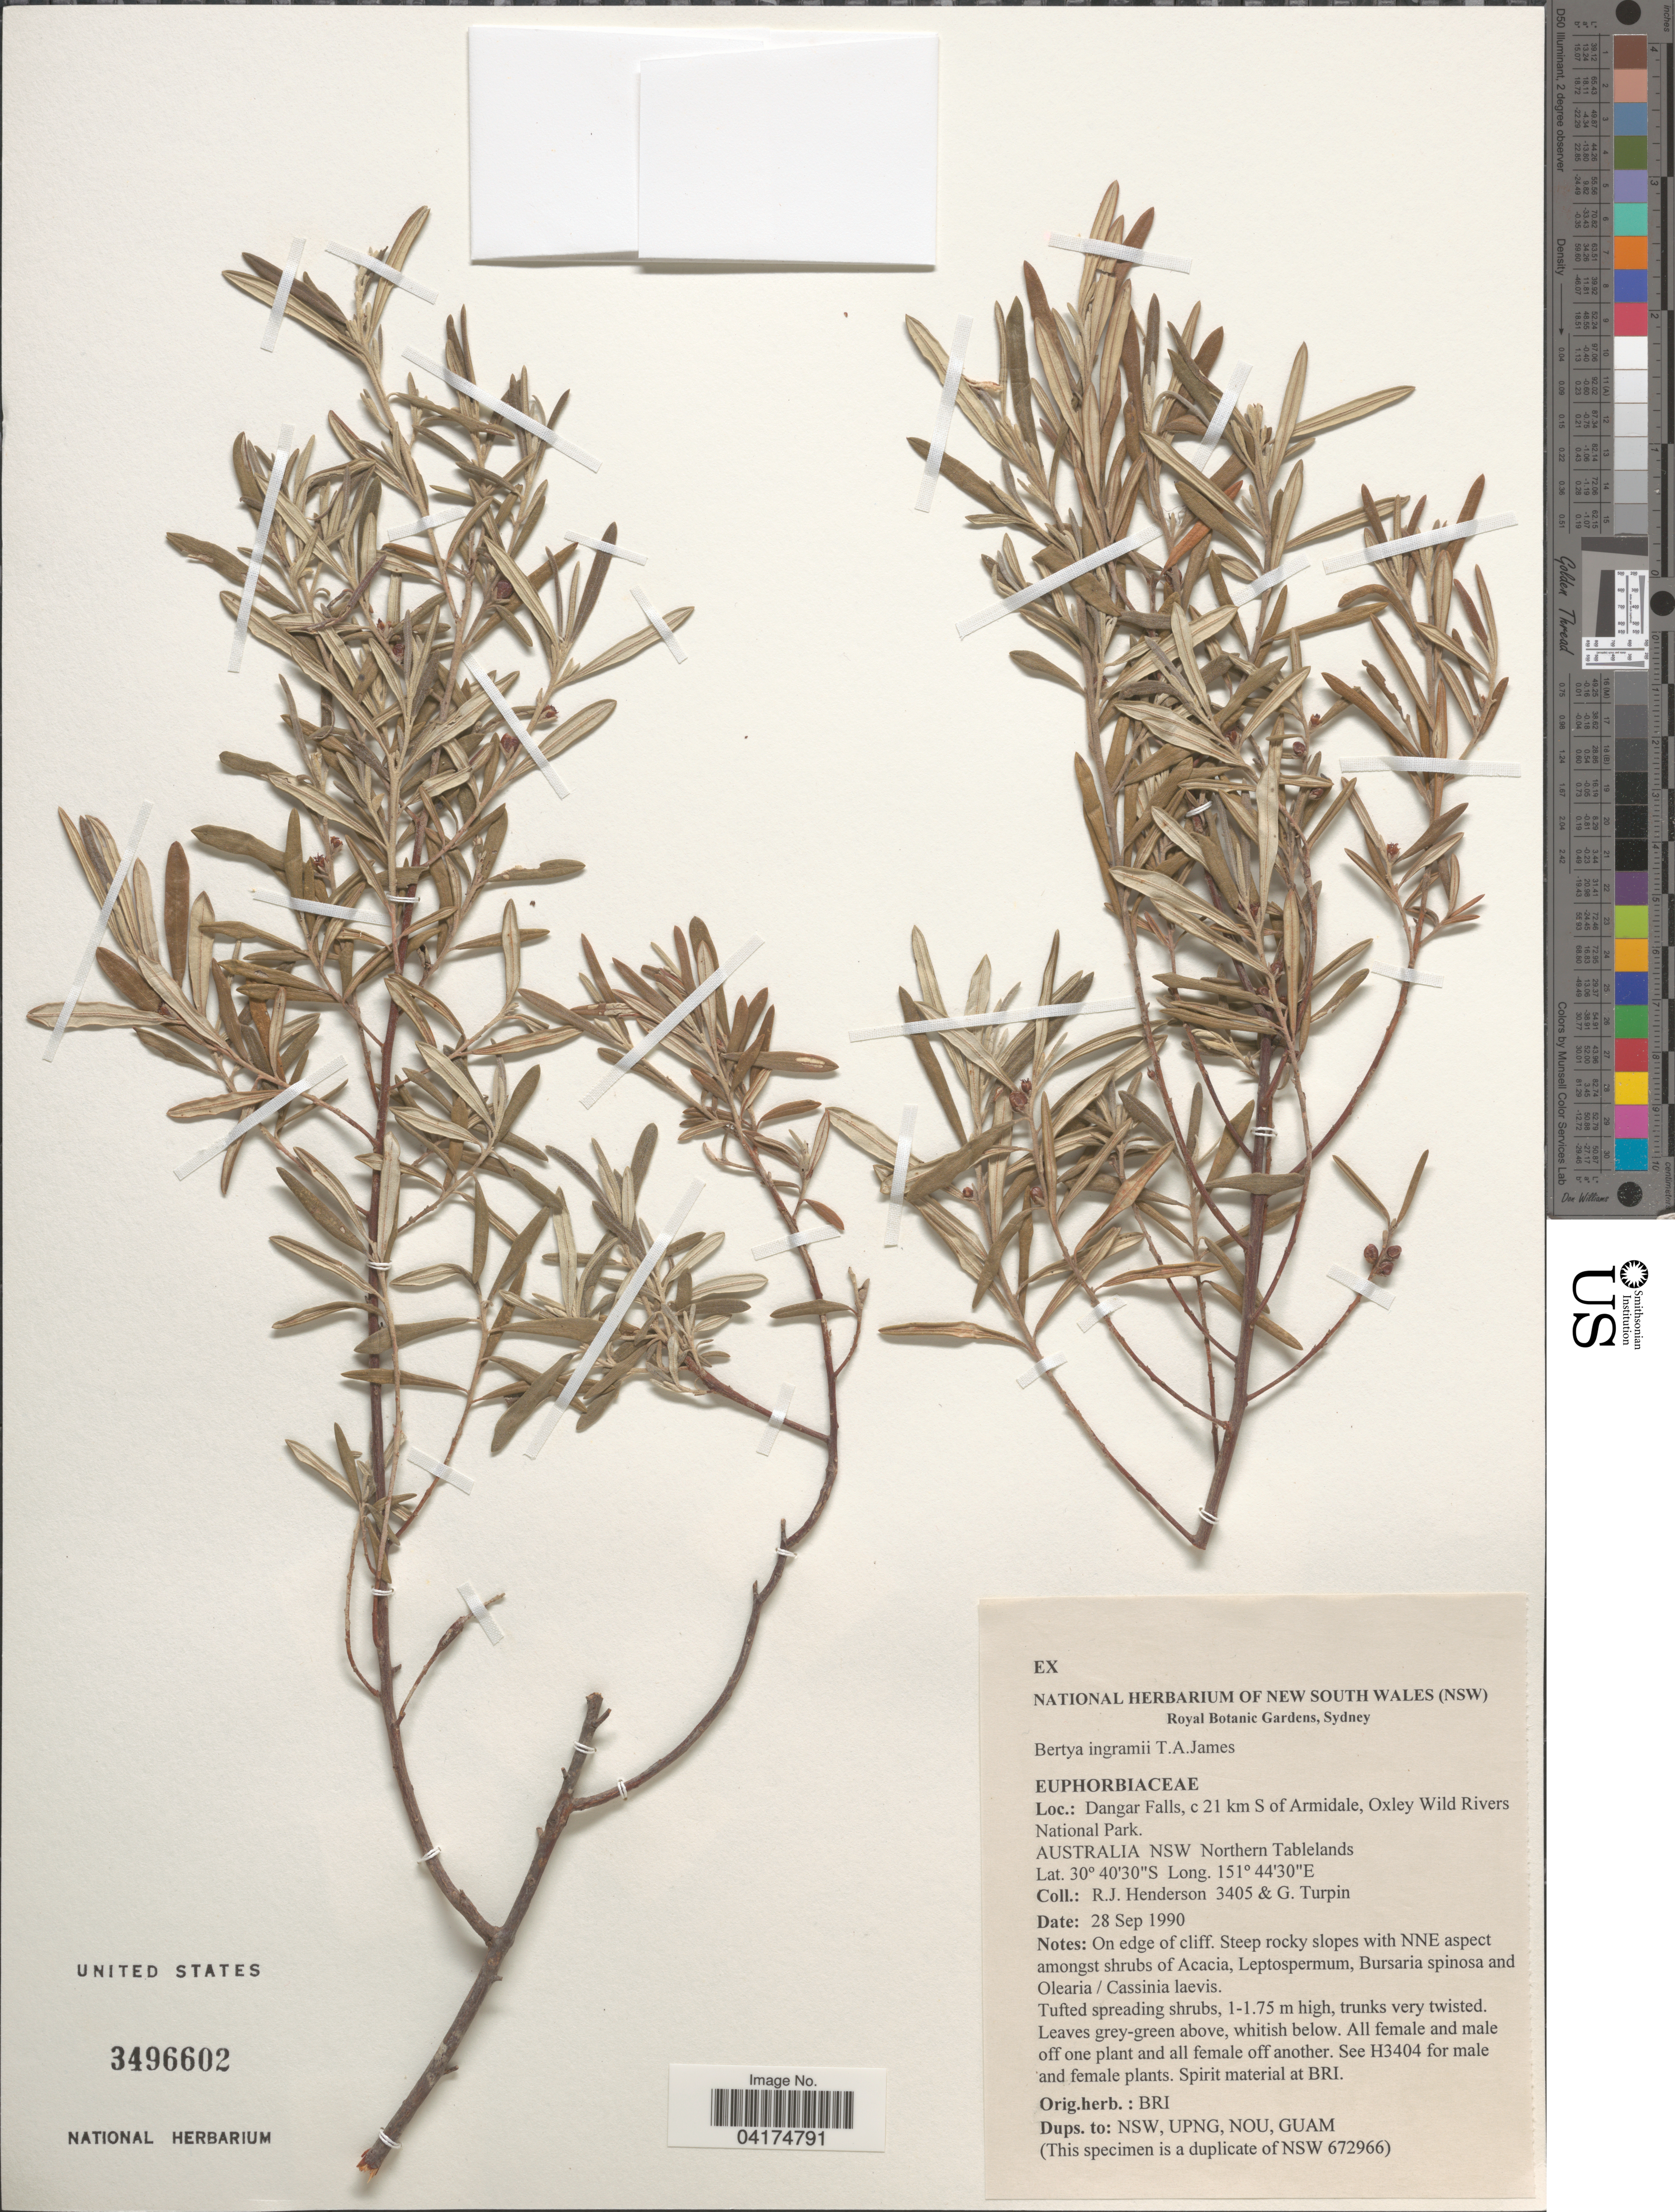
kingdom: Plantae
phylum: Tracheophyta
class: Magnoliopsida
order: Malpighiales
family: Euphorbiaceae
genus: Bertya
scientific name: Bertya ingramii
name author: T.A. James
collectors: R. J. F. Henderson & G. Turpin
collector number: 3405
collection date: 1990-09-28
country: Australia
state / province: New South Wales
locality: Dangar Falls, c 21 km S of Armidale, Oxley Wild Rivers National Park. Northern Tablelands.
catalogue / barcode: US 3496602